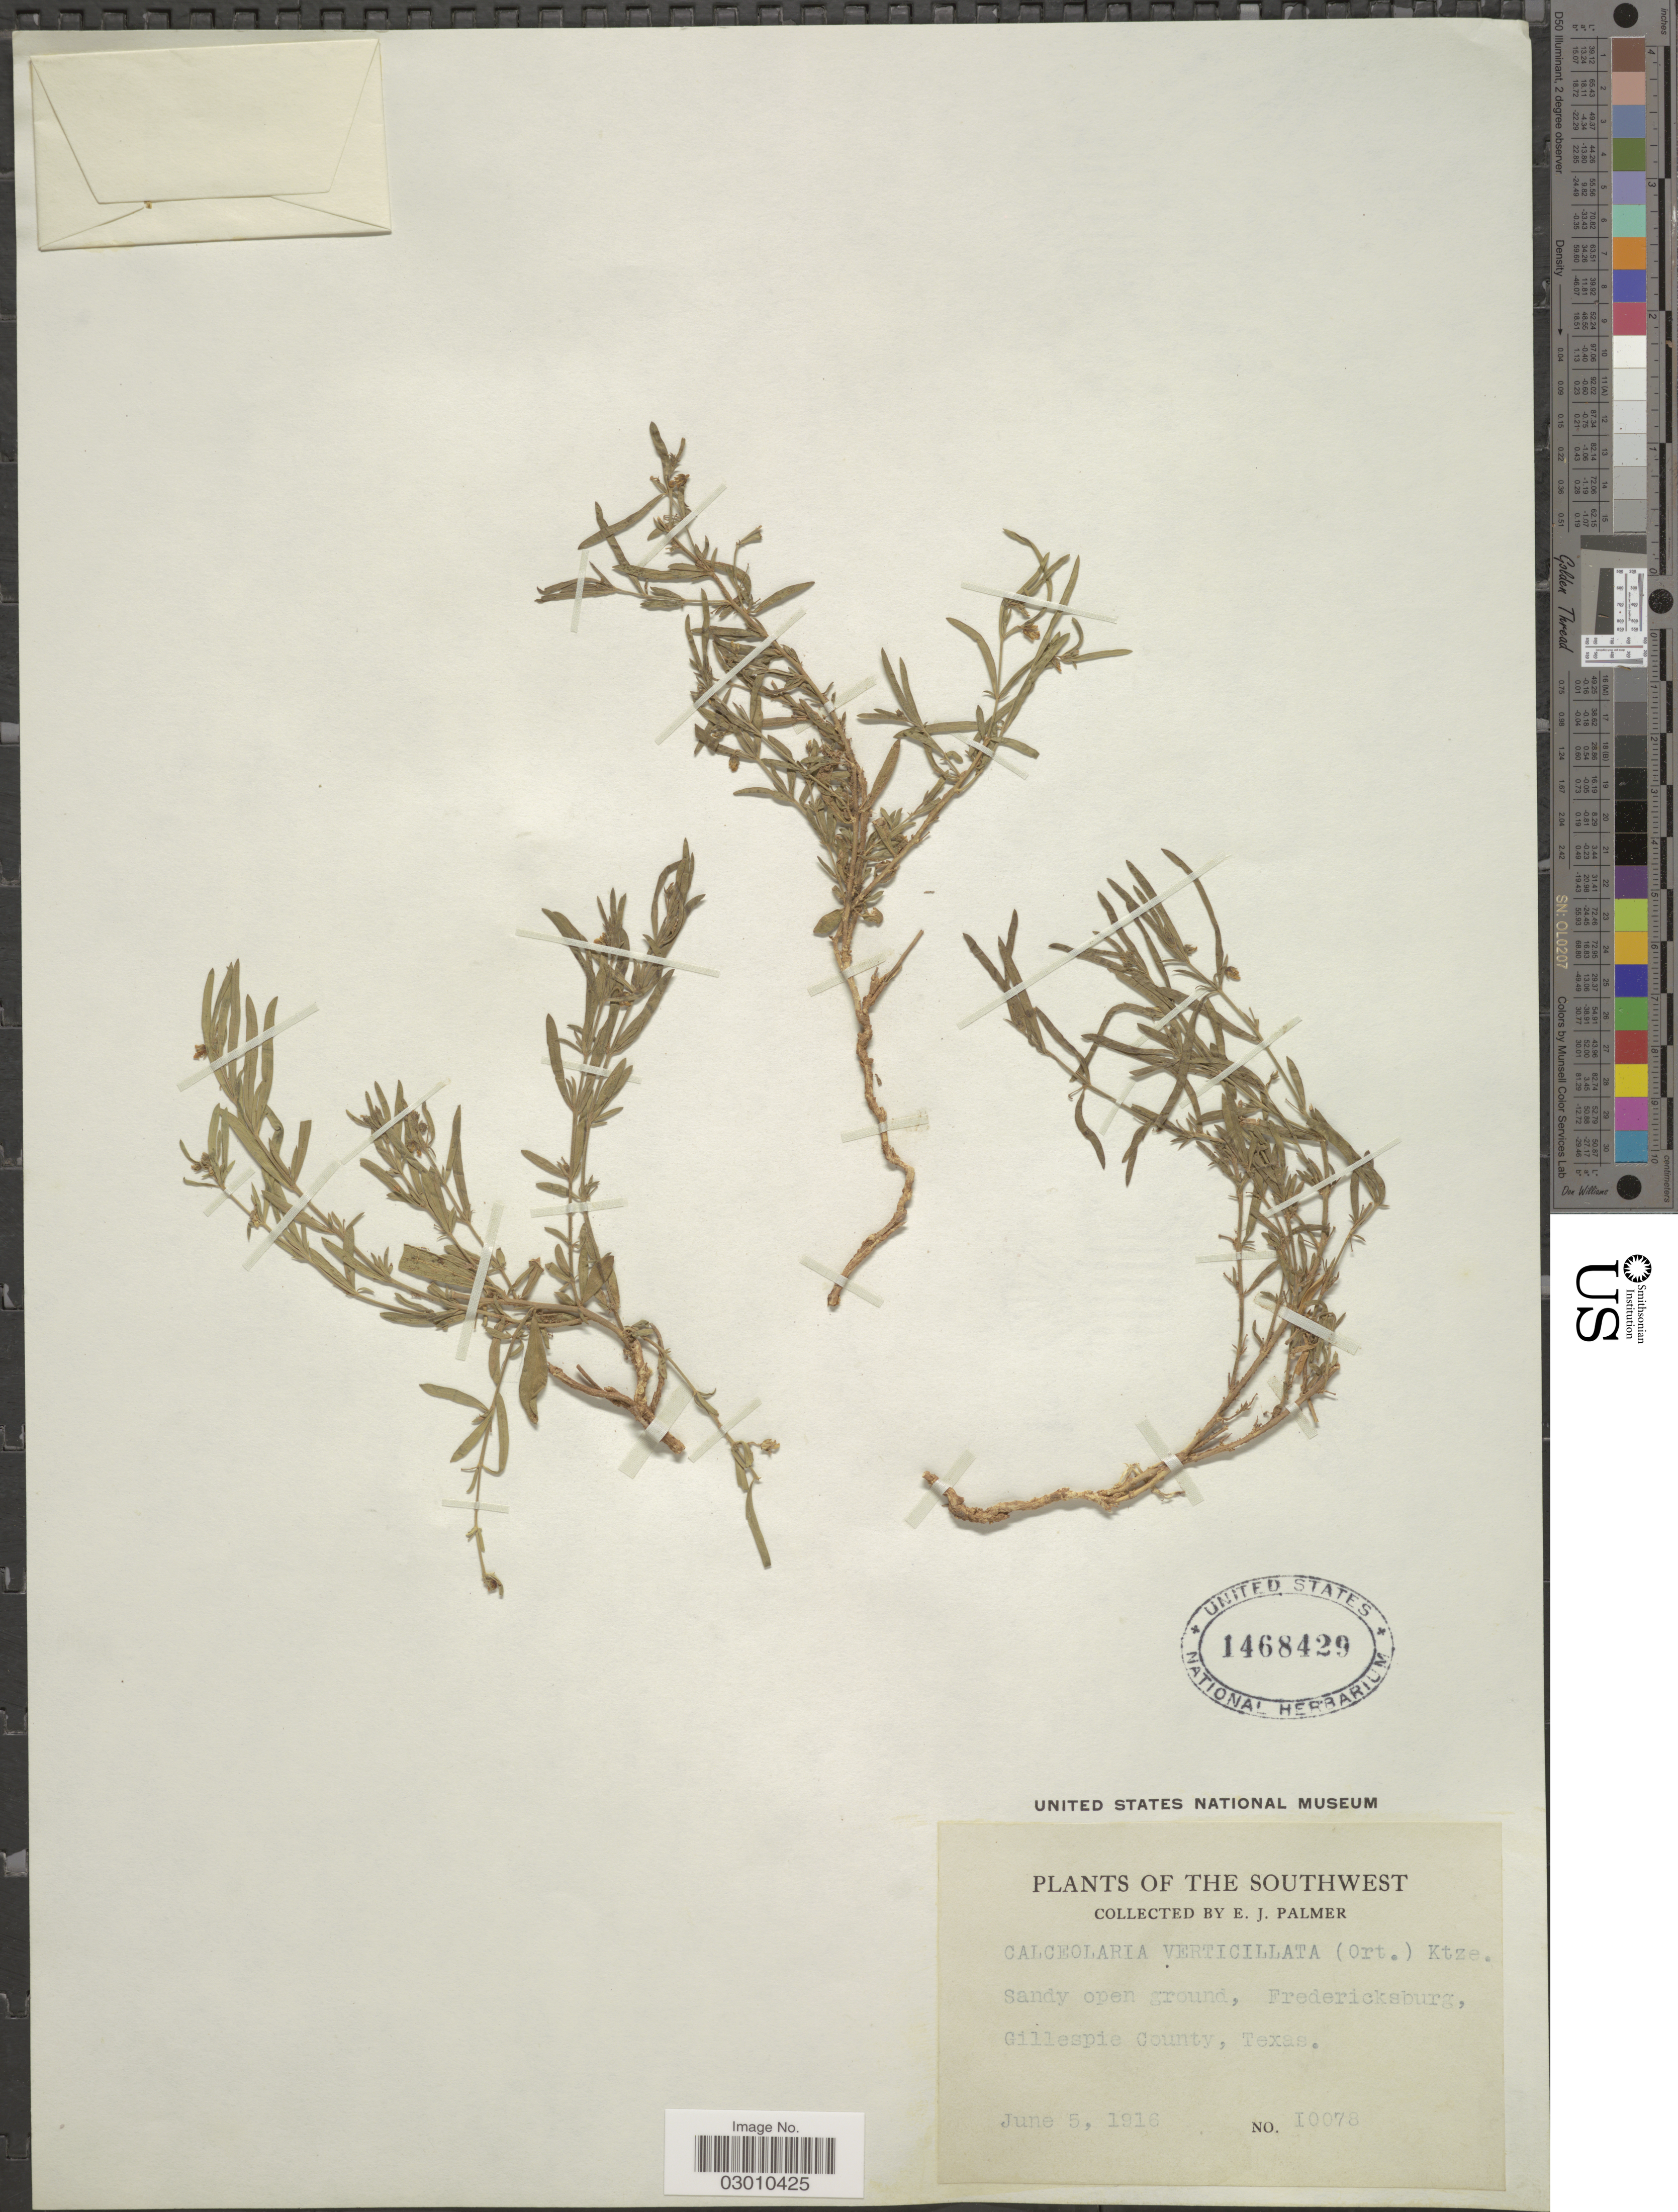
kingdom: Plantae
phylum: Tracheophyta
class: Magnoliopsida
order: Malpighiales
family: Violaceae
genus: Pombalia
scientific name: Pombalia verticillata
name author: (Ortega) Paula-Souza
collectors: E. J. Palmer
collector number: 10078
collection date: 1916-06-05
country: United States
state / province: Texas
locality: The Southwest. Sandy open ground, Fredericksburg, Gillespie County.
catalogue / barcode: US 1468429